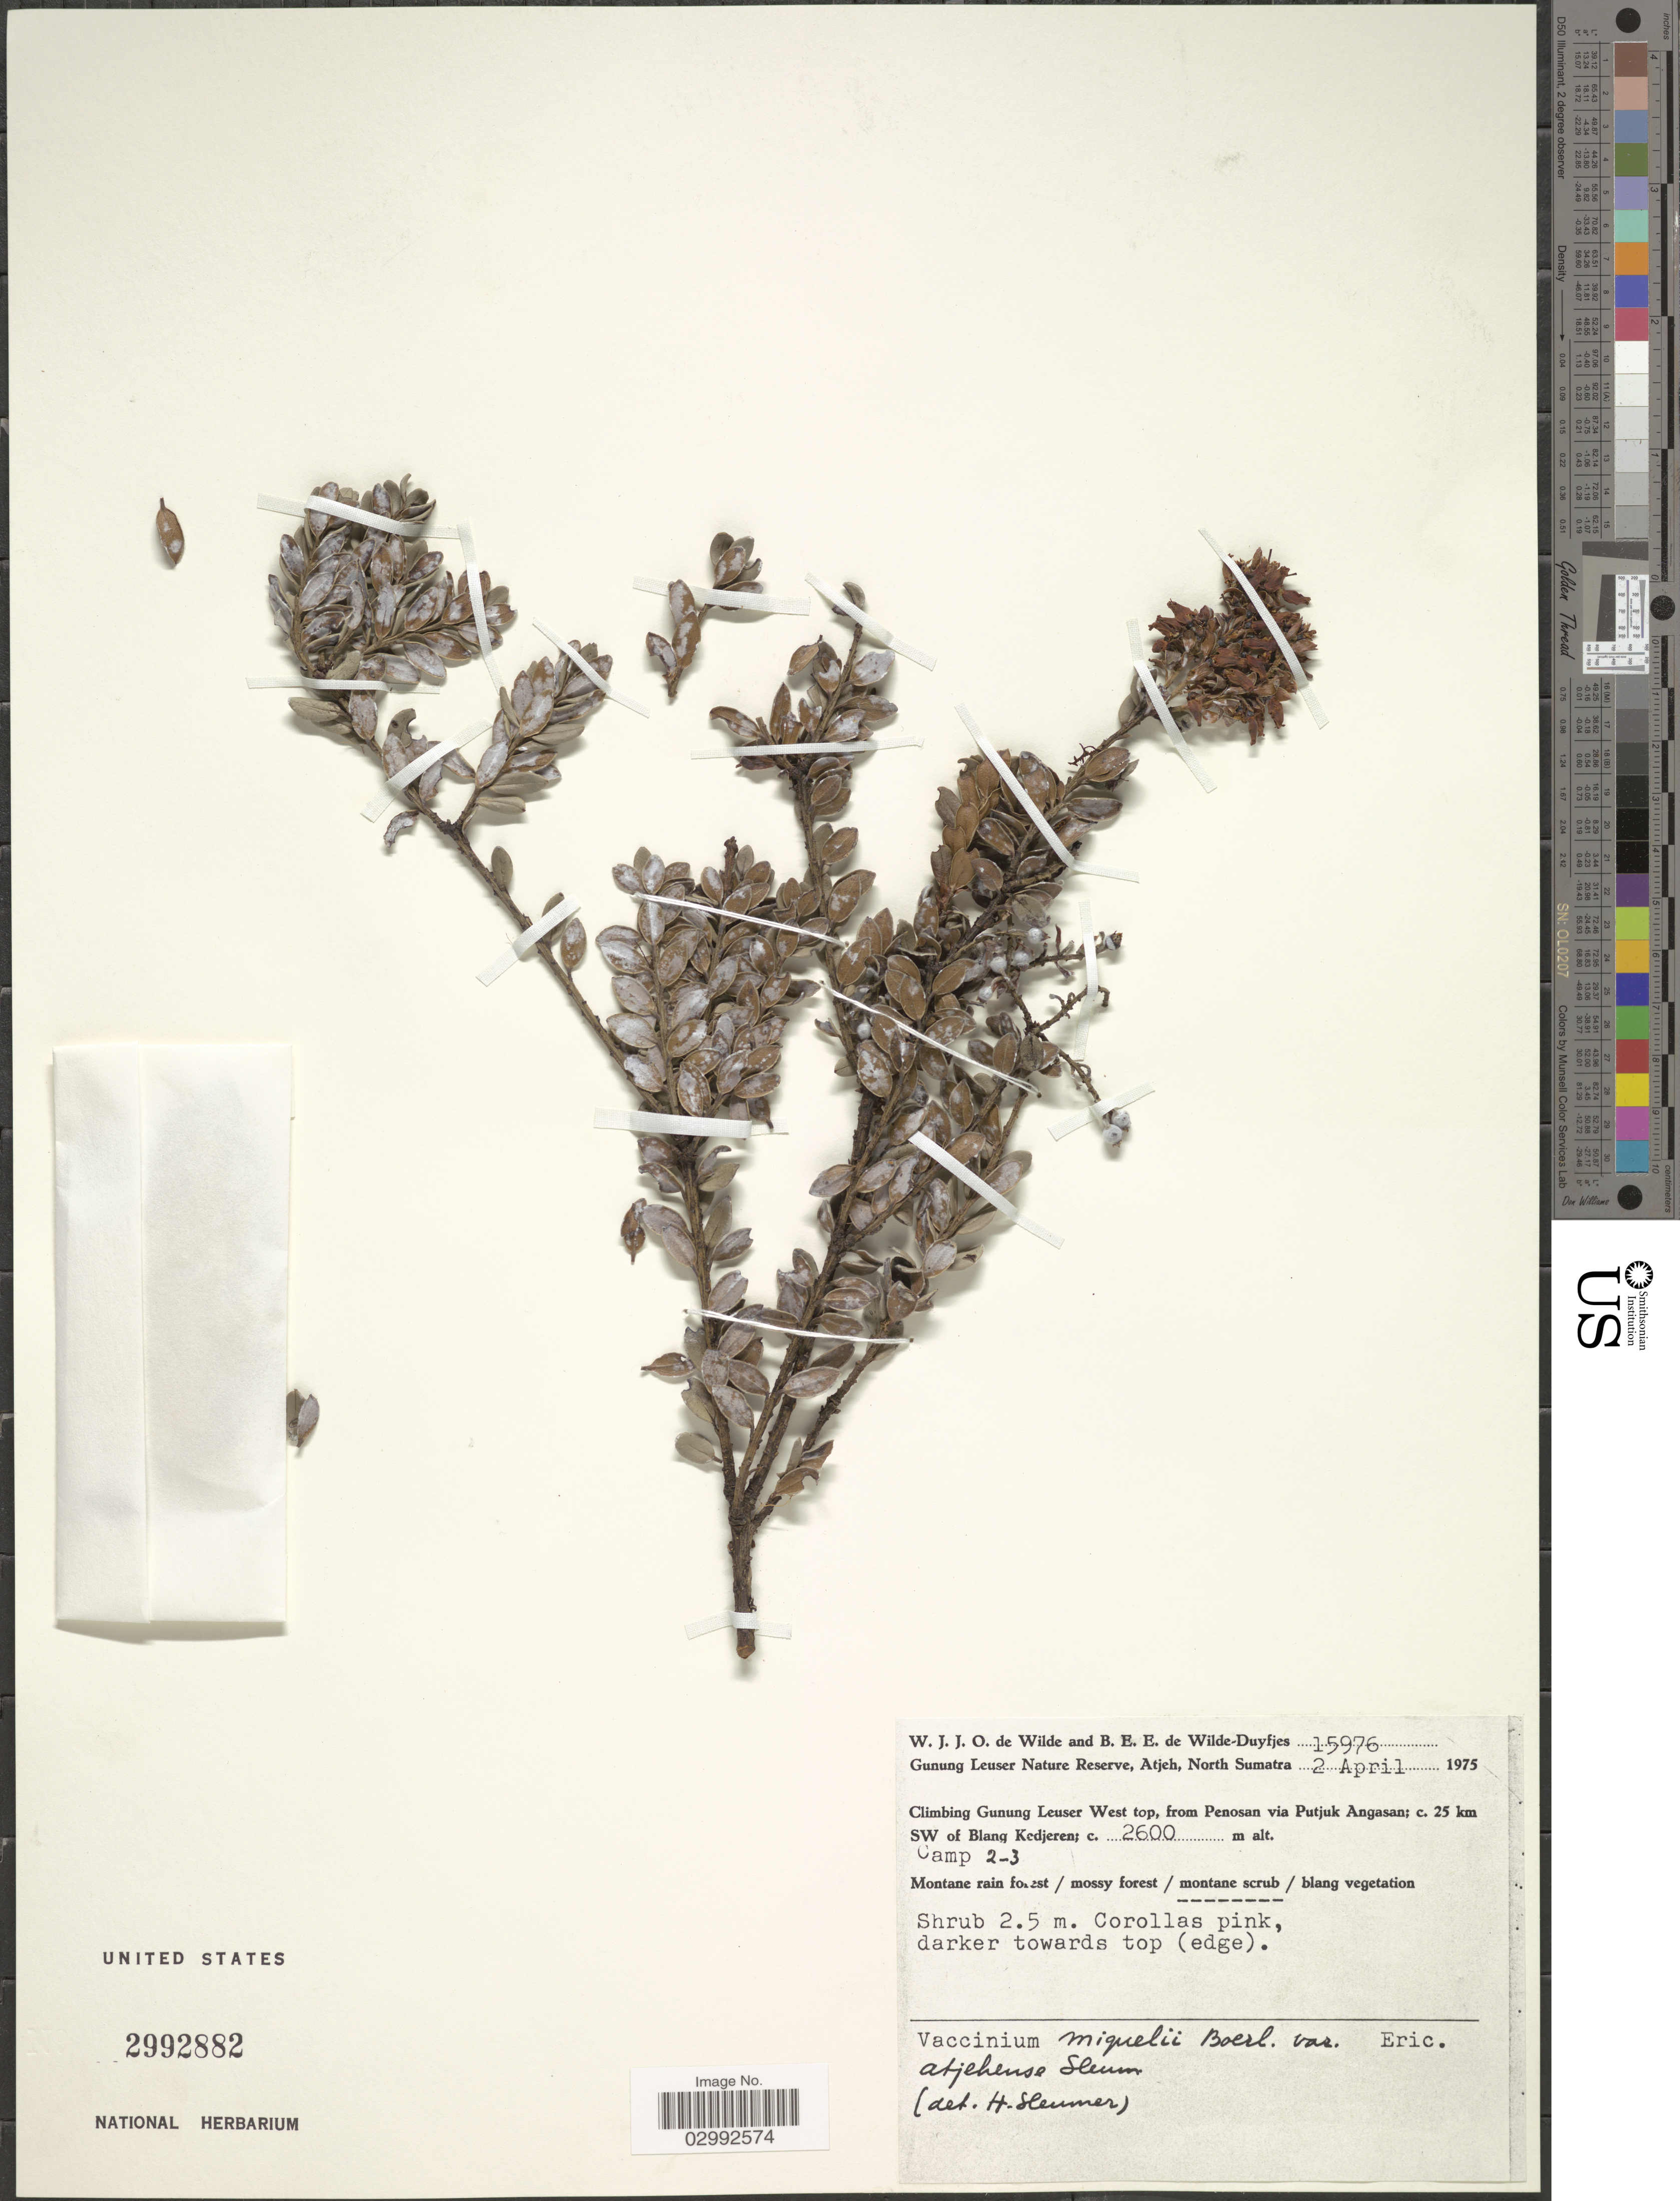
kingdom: Plantae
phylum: Tracheophyta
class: Magnoliopsida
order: Ericales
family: Ericaceae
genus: Vaccinium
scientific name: Vaccinium miquelii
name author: Boerl.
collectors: W. J. de Wilde & B. E. de Wilde-Duyfjes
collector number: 15976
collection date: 1975-04-02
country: Indonesia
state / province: Sumatra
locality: Gunung Leuser Nature Reserve, Atjeh, North Sumatra, Climbing Gunung Leuser West top, from Penosan via Putjuk Angasan; c. 25 km SW of Blang Kedjerenj, Camp 2-3.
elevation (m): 2600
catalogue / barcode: US 2992882